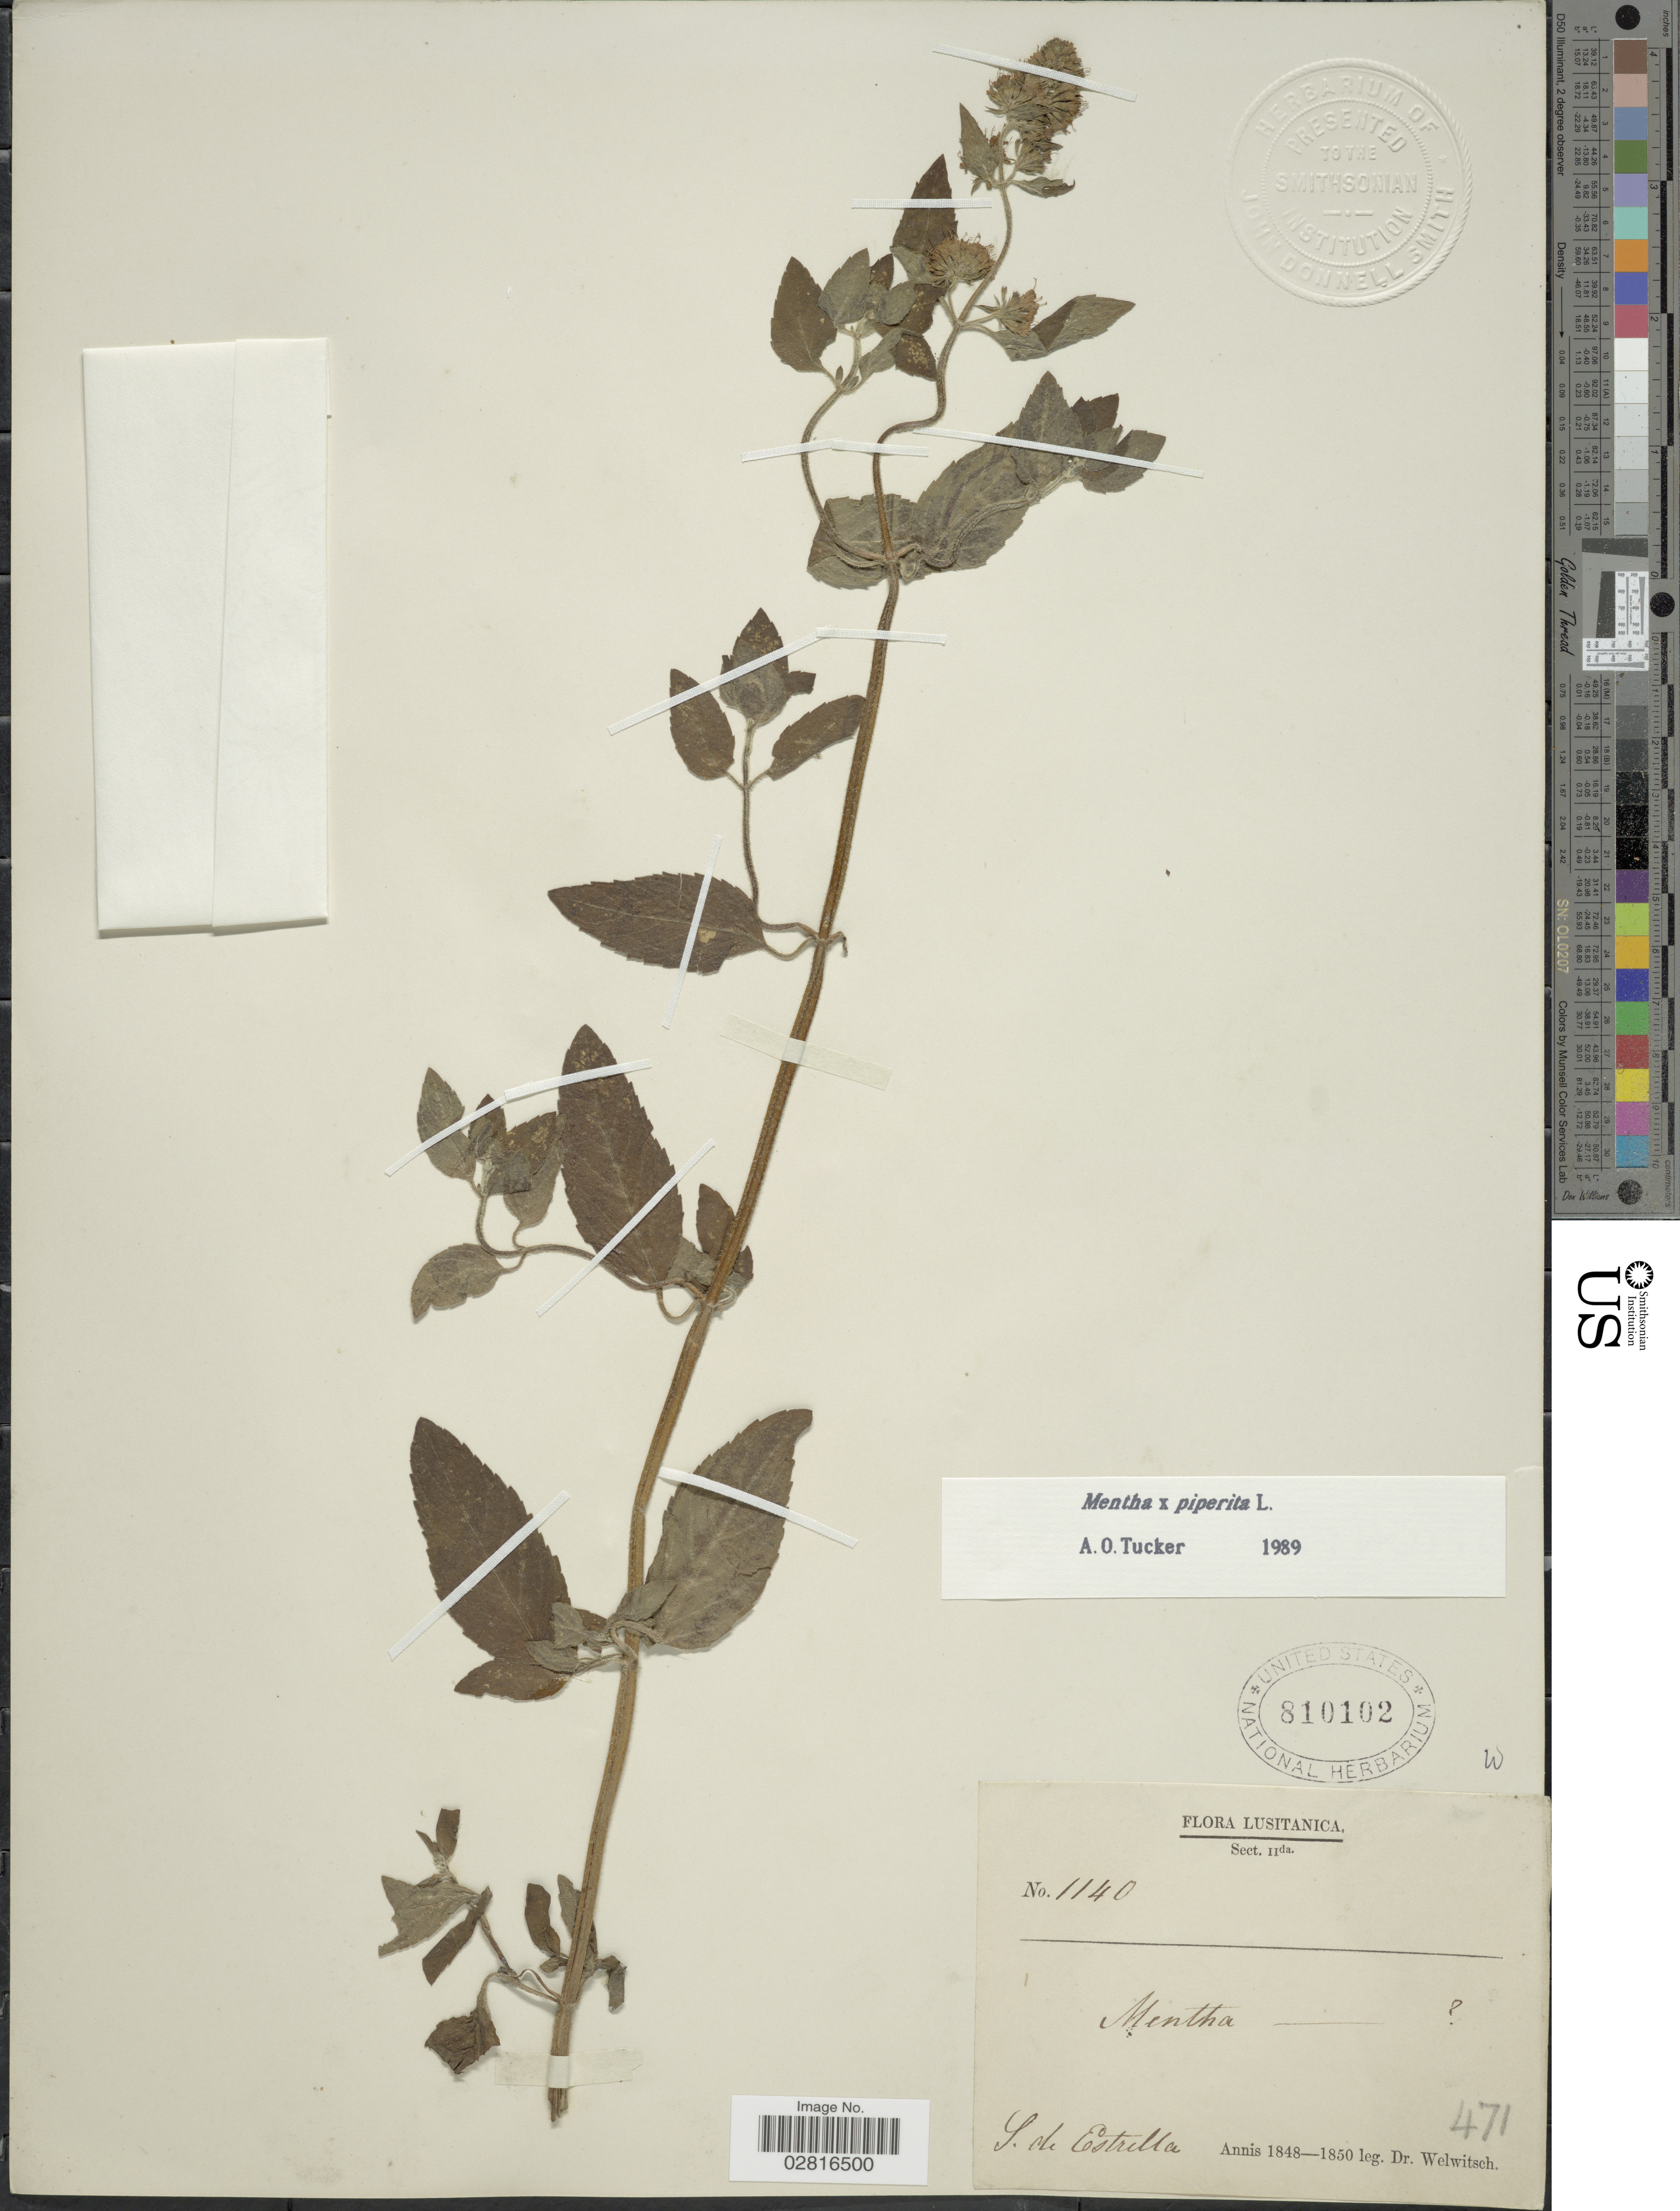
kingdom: Plantae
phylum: Tracheophyta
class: Magnoliopsida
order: Lamiales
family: Lamiaceae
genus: Mentha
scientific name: Mentha x piperita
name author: L.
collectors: -. Welwitsch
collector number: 1140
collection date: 1848/1850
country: Portugal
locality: Lusitanica. S. de Estrella.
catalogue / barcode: US 810102